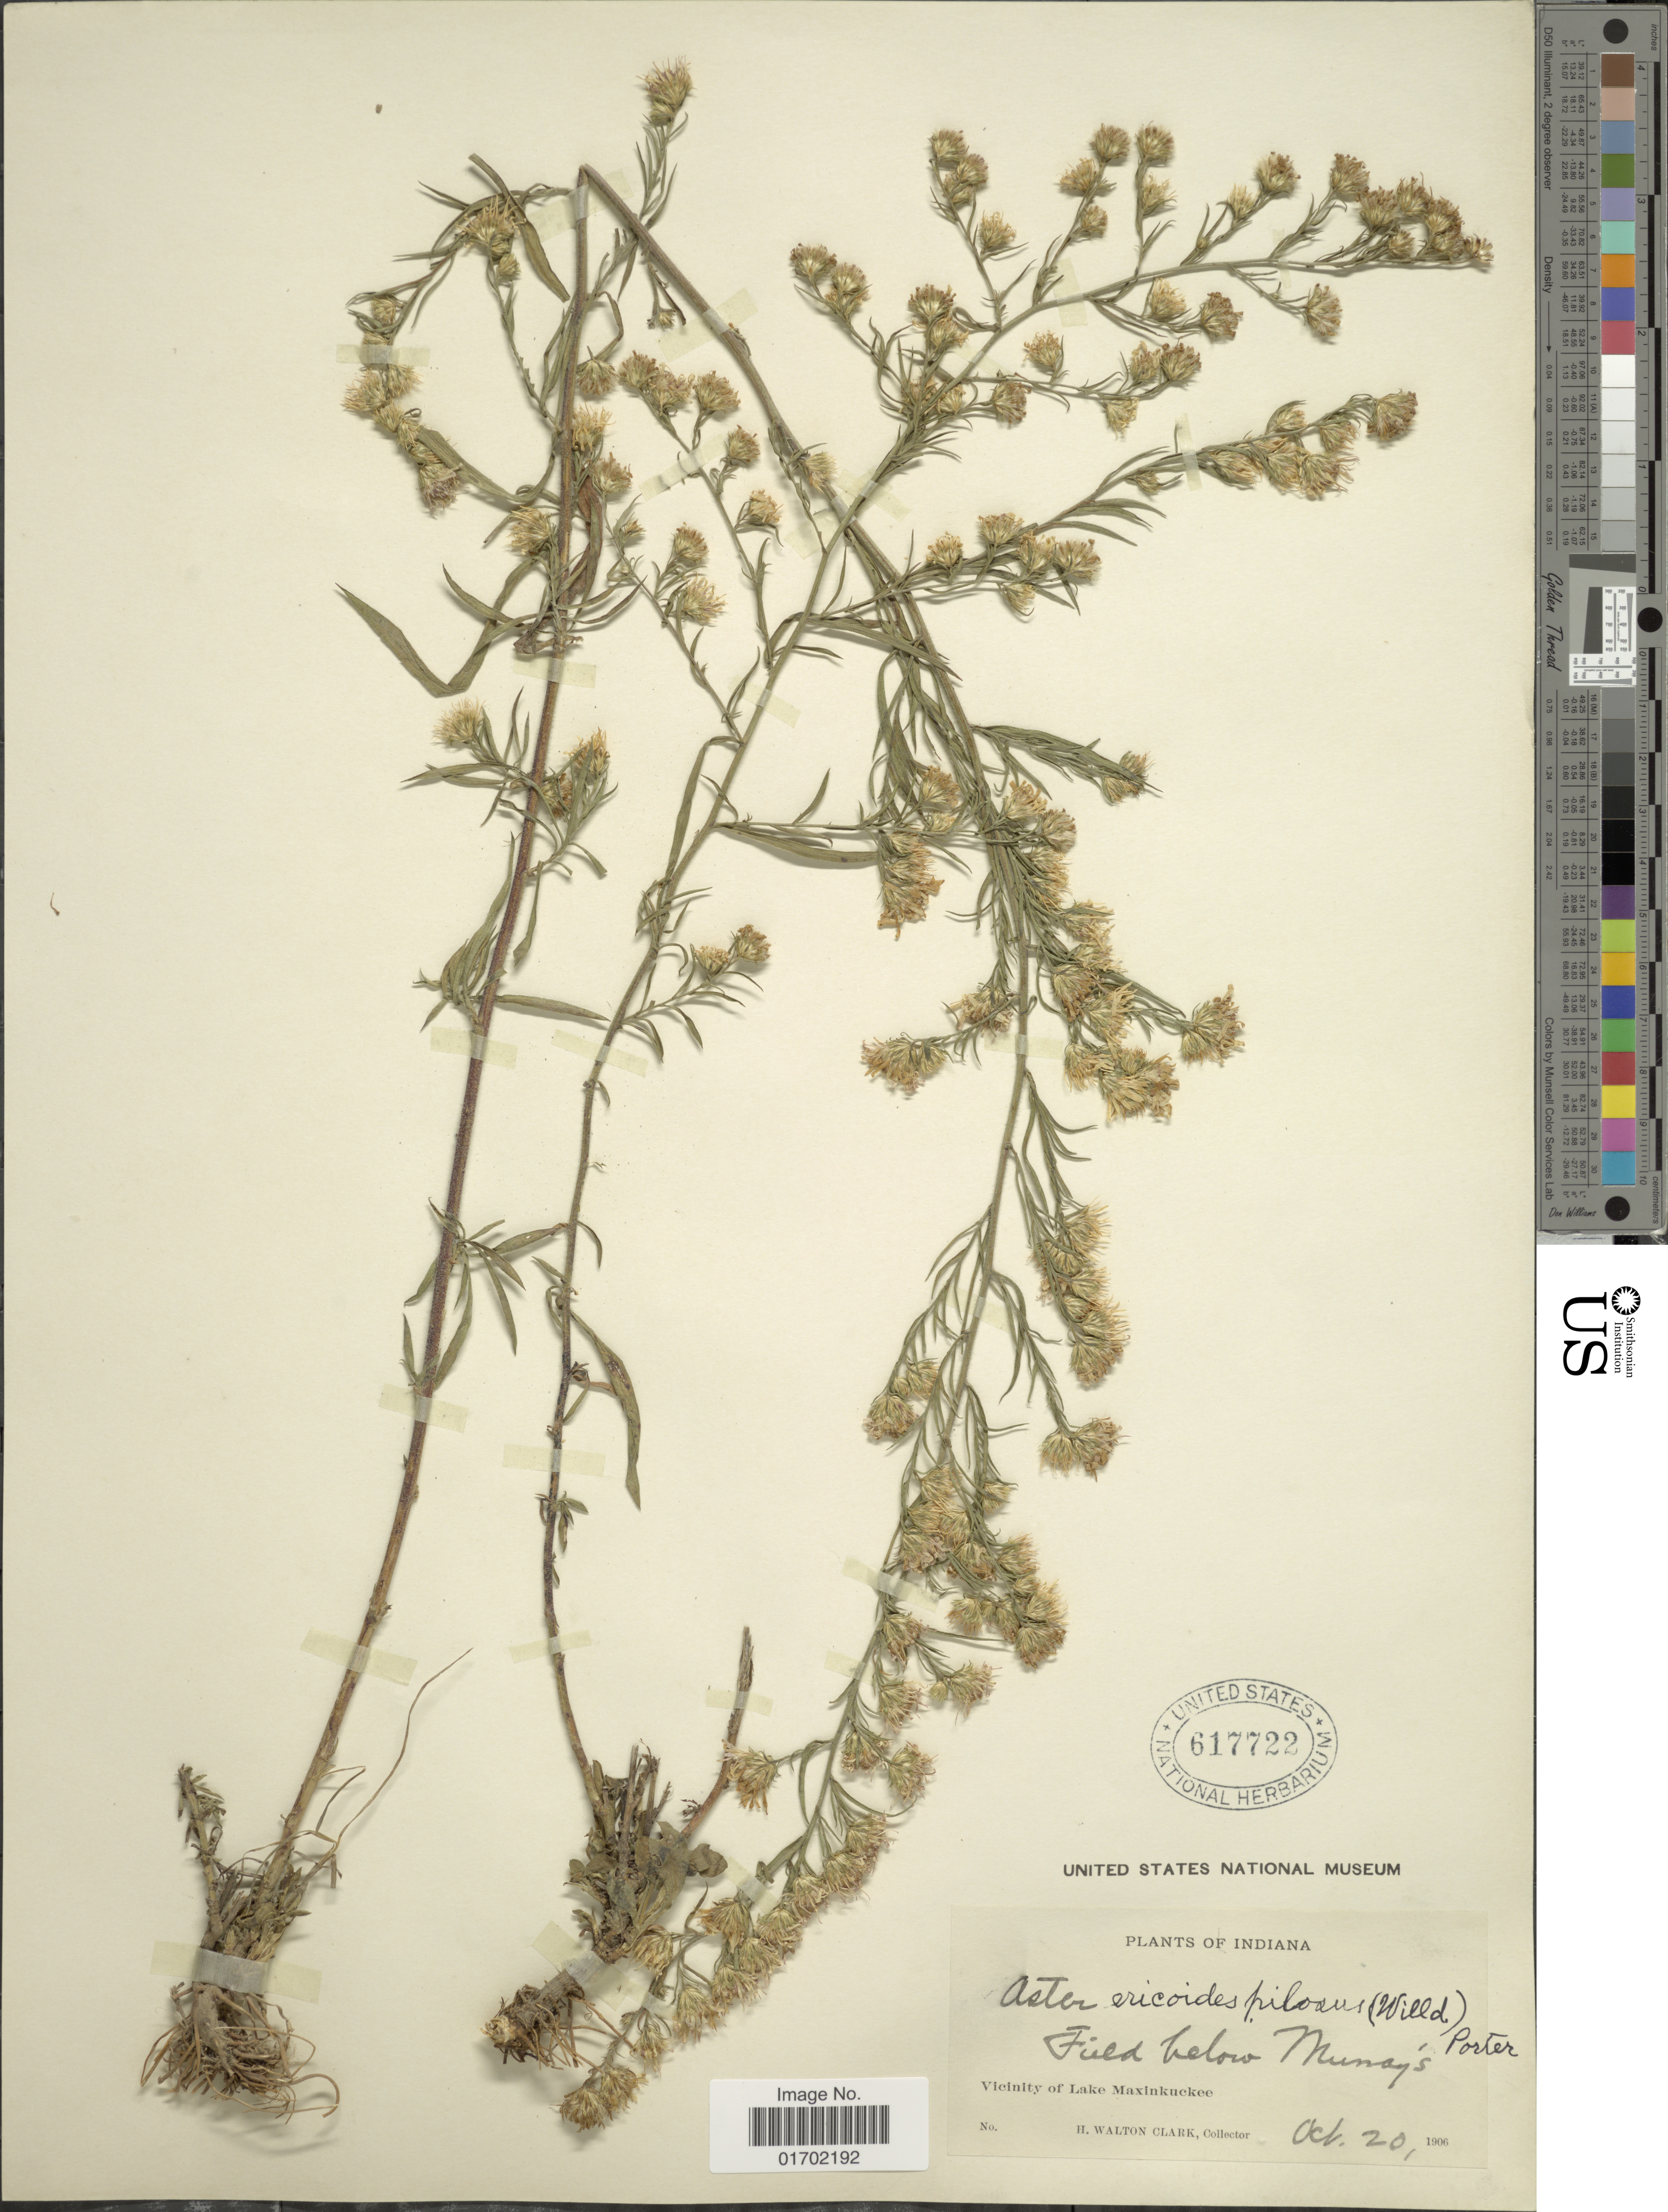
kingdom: Plantae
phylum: Tracheophyta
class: Magnoliopsida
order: Asterales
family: Asteraceae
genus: Symphyotrichum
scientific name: Symphyotrichum pilosum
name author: (Willd.) G.L. Nesom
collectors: H. W. Clark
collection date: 1906-10-20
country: United States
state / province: Indiana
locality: Below Murray's, Vicinity of Lake Maxinkuckee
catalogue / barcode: US 617722